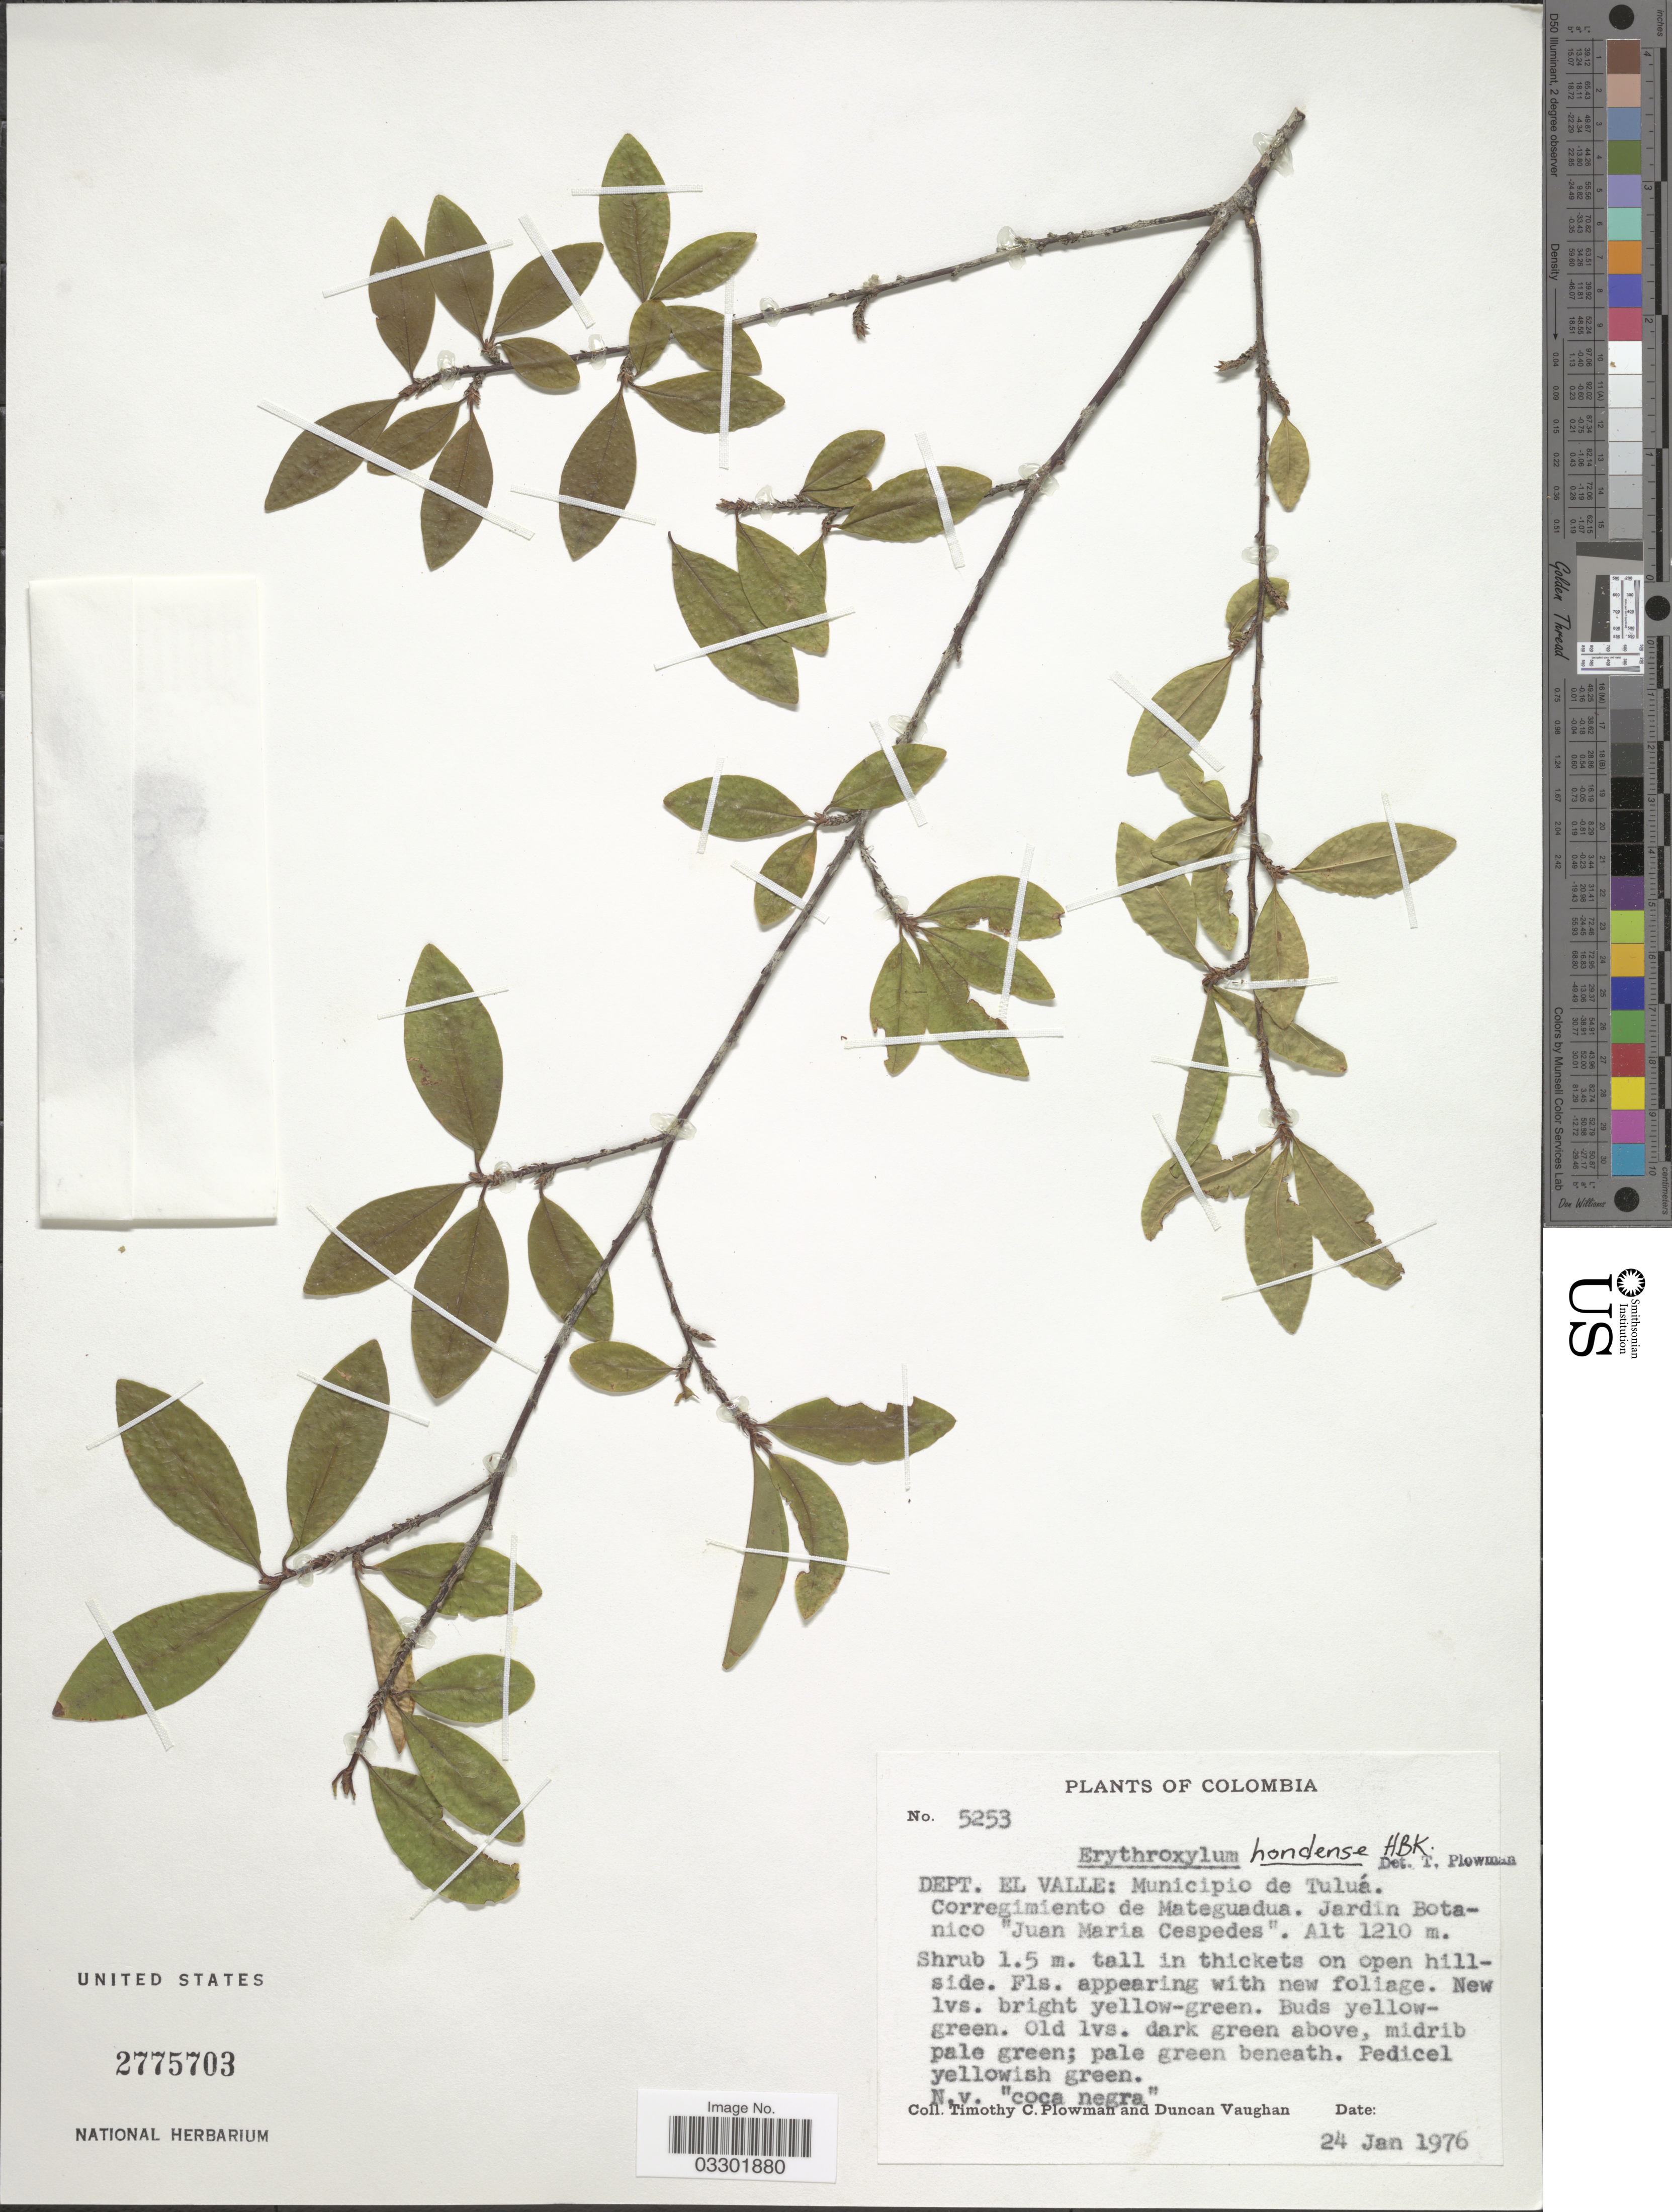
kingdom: Plantae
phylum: Tracheophyta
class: Magnoliopsida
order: Malpighiales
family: Erythroxylaceae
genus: Erythroxylum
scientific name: Erythroxylum hondense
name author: Kunth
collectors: T. Plowman & D. Vaughan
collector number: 5253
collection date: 1976-01-24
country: Colombia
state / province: Valle del Cauca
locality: Dept. El Valle: Municipio de Tuluá. Corregimiento de Mateguada. Jardin Botanico "Juan Maria Cespedes".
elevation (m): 1210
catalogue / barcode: US 2775703